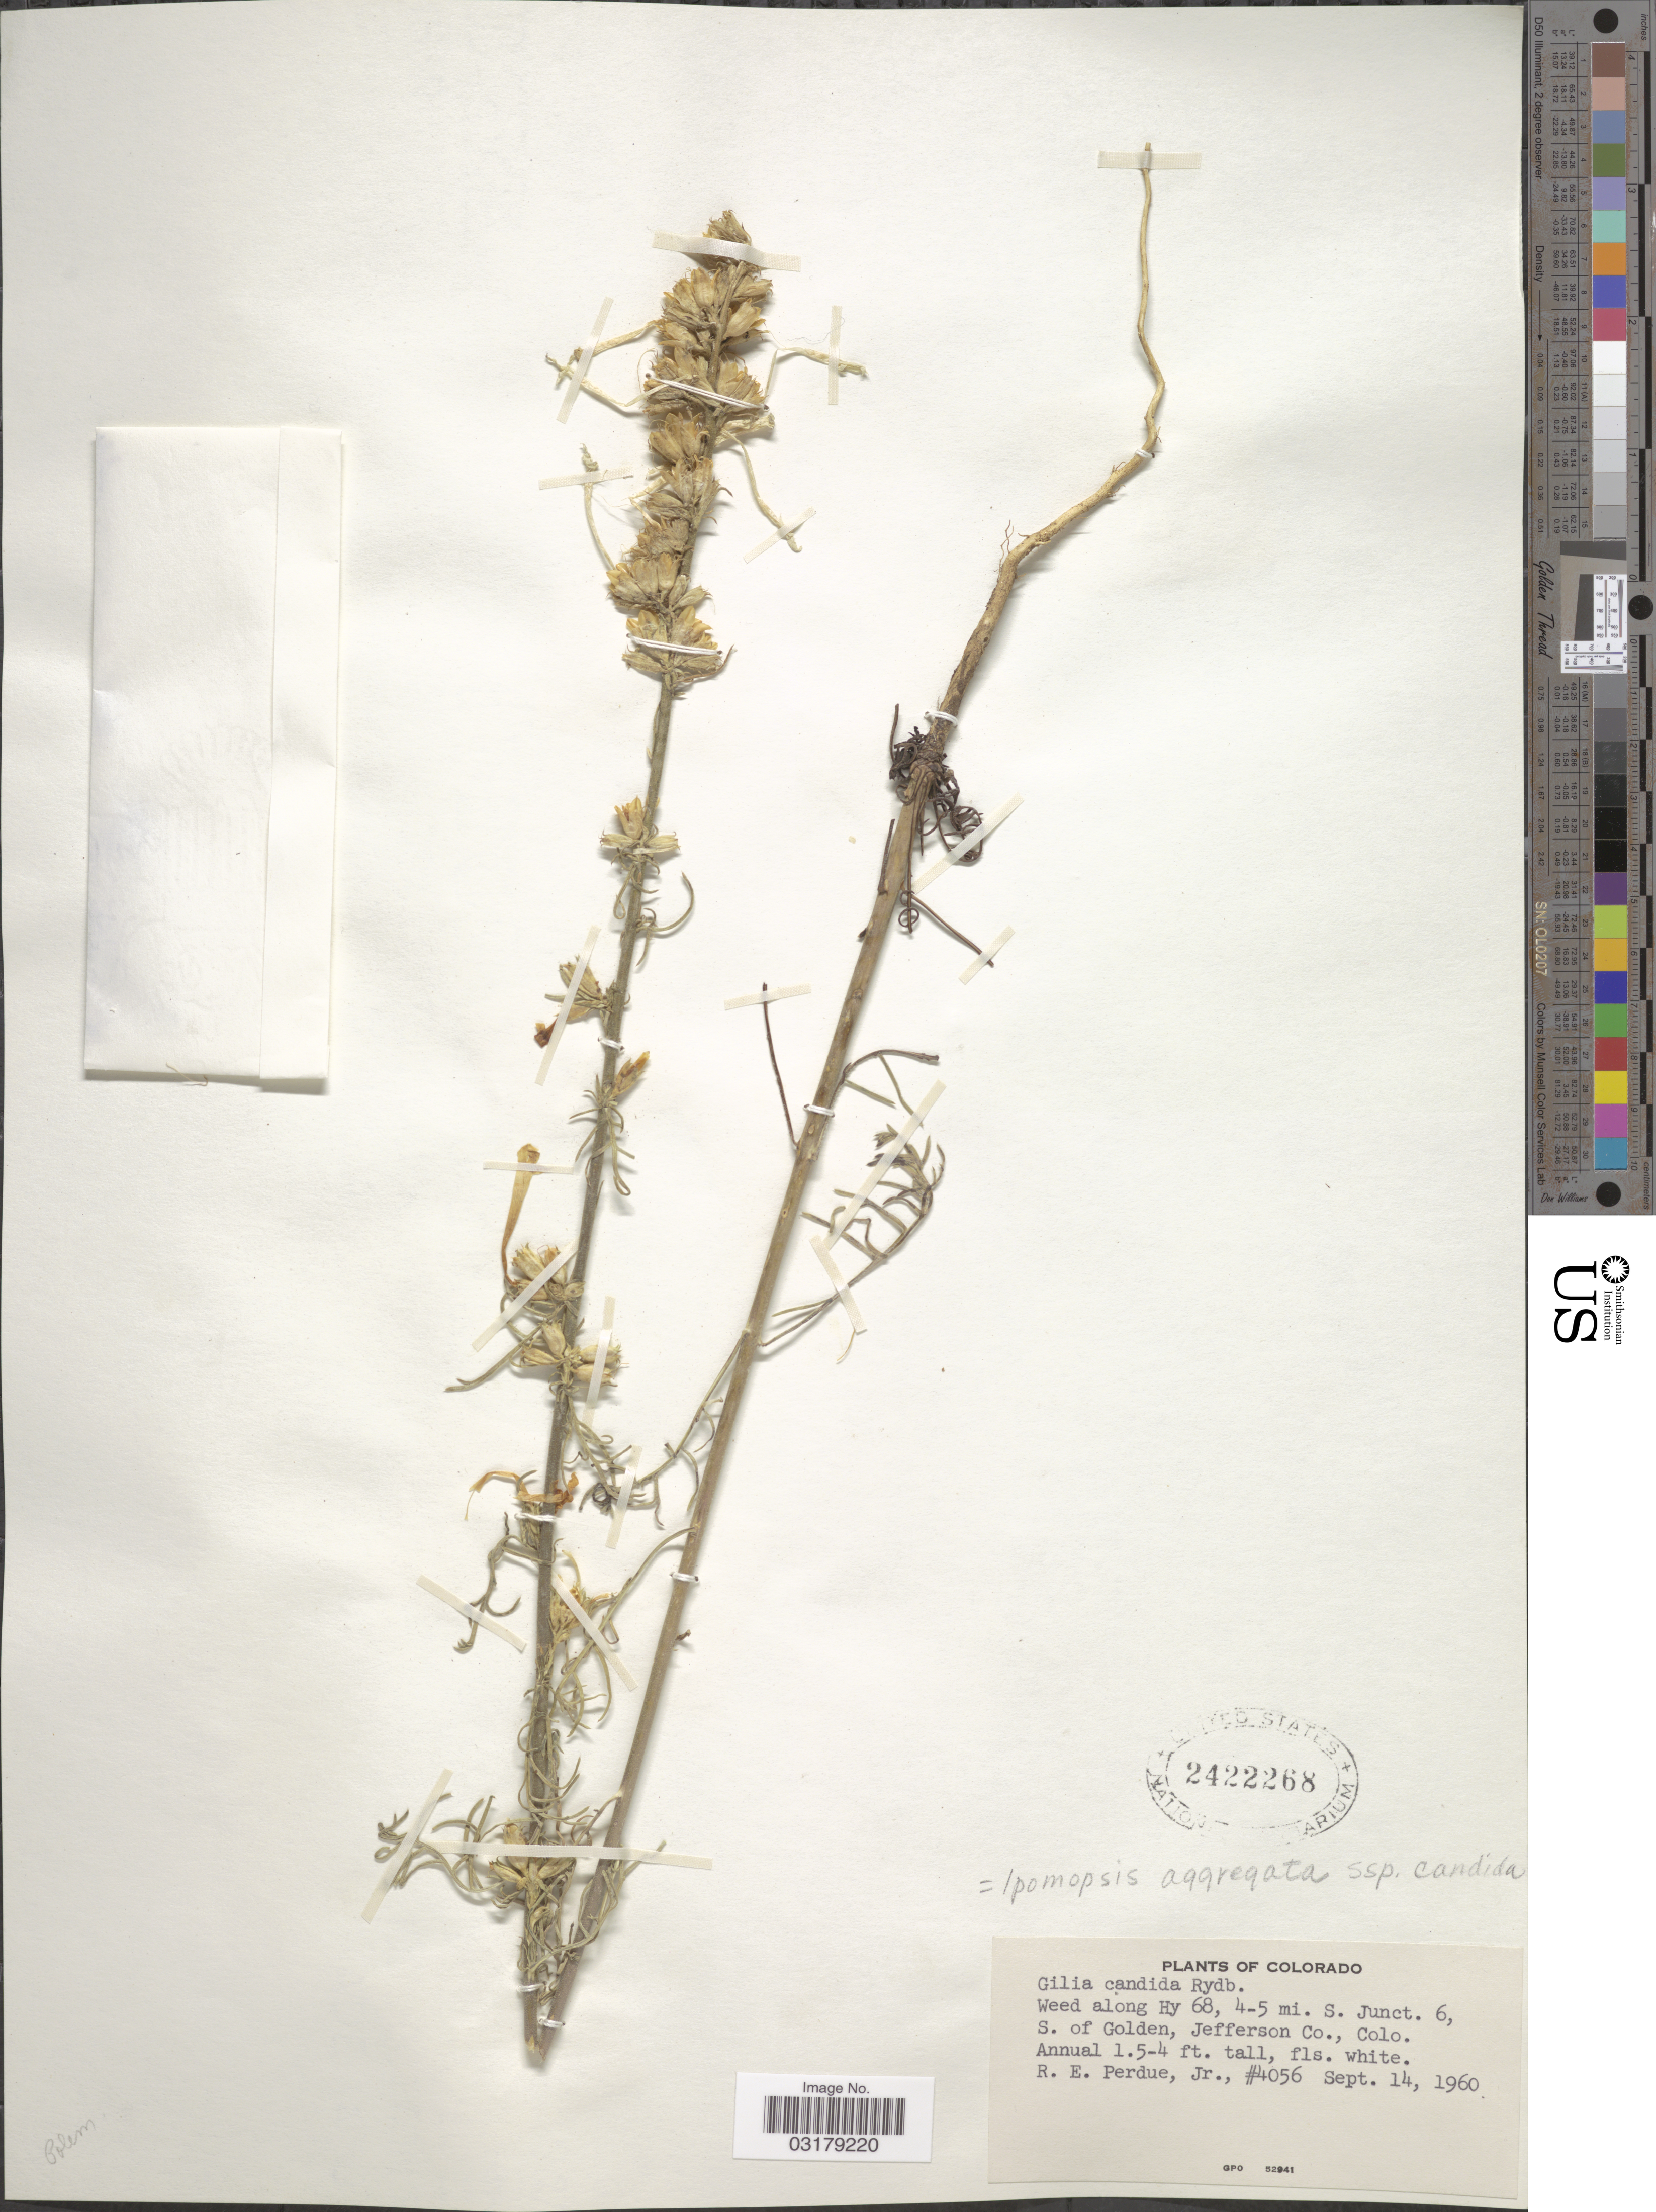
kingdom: Plantae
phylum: Tracheophyta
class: Magnoliopsida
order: Ericales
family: Polemoniaceae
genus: Ipomopsis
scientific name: Ipomopsis aggregata subsp. candida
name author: (Rydb.) V.E. Grant & A.D. Grant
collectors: R. E. Perdue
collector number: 4056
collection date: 1960-09-14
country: United States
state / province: Colorado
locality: Weed along Hy 68, 4-5 mi. S. Juct. 6, S. of Golden, Jefferson Co.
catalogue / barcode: US 2422268